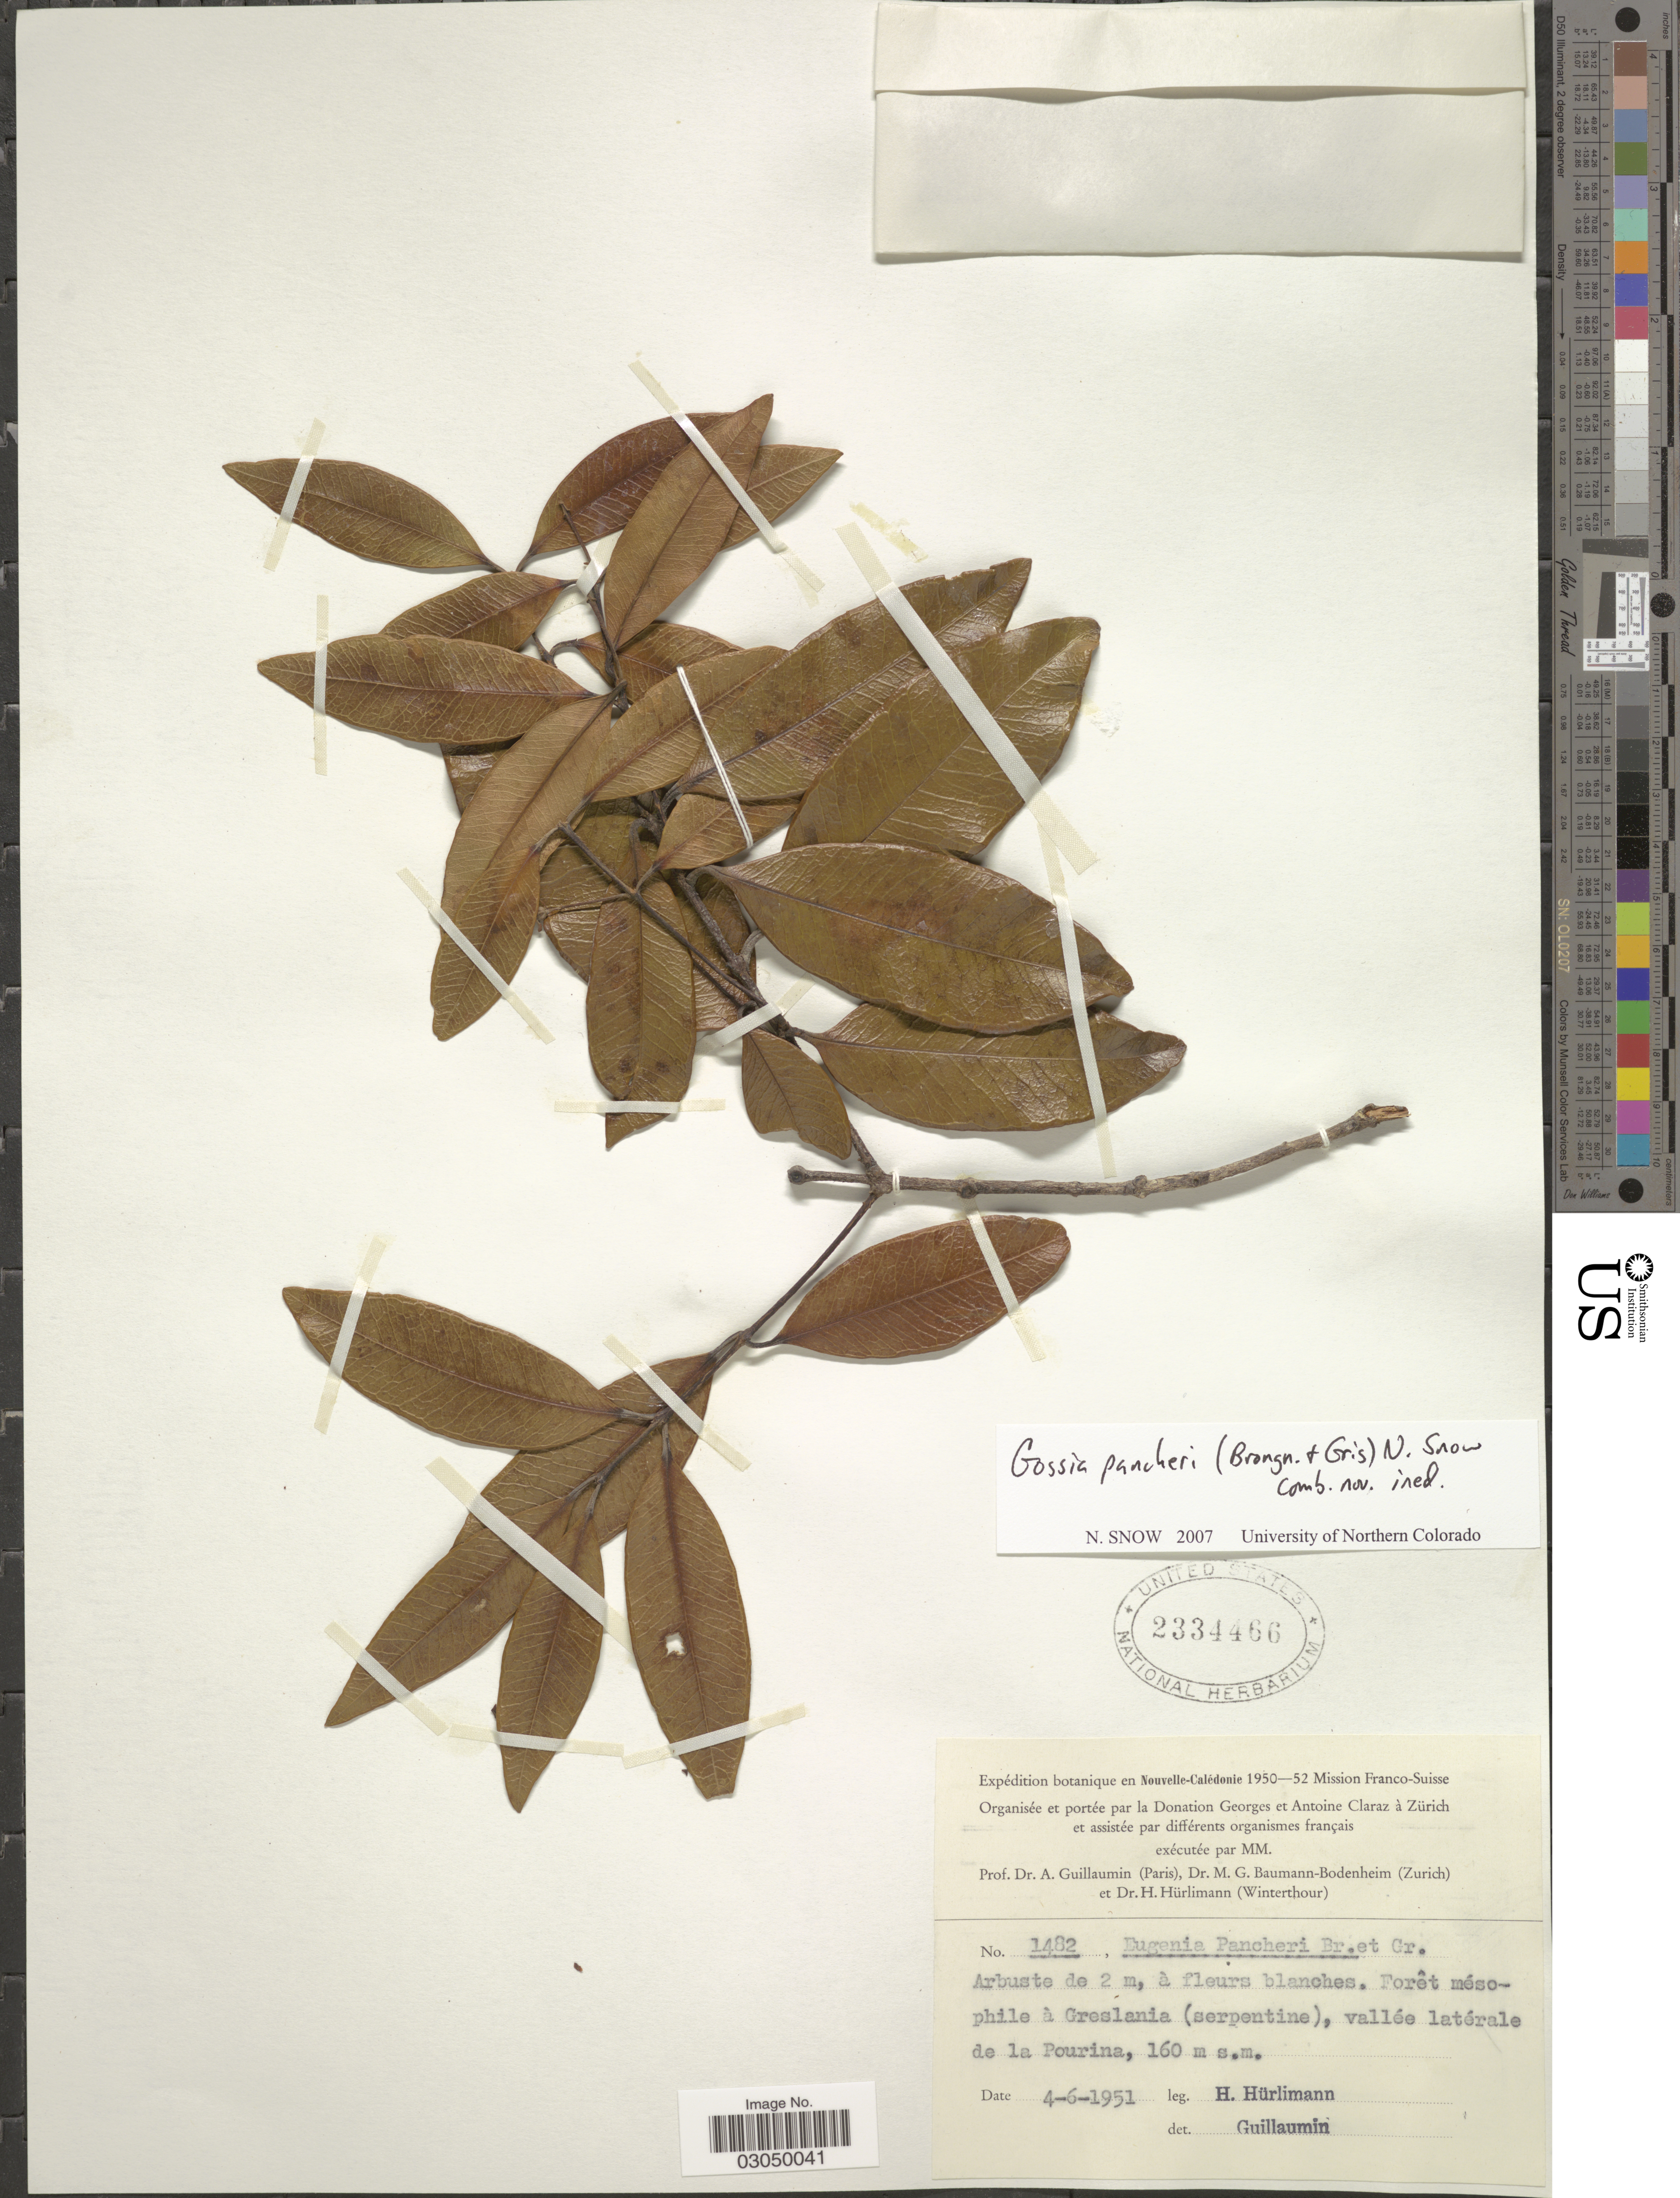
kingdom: Plantae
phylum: Tracheophyta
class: Magnoliopsida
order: Myrtales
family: Myrtaceae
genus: Gossia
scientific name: Gossia pancheri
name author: (Brongn. & Gris) N. Snow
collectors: H. Hürlimann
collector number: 1482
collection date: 1951-06-04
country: New Caledonia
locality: En Nouvelle-Calédonie. Vallée latérale de la Pourina.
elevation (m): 160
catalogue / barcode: US 2334466